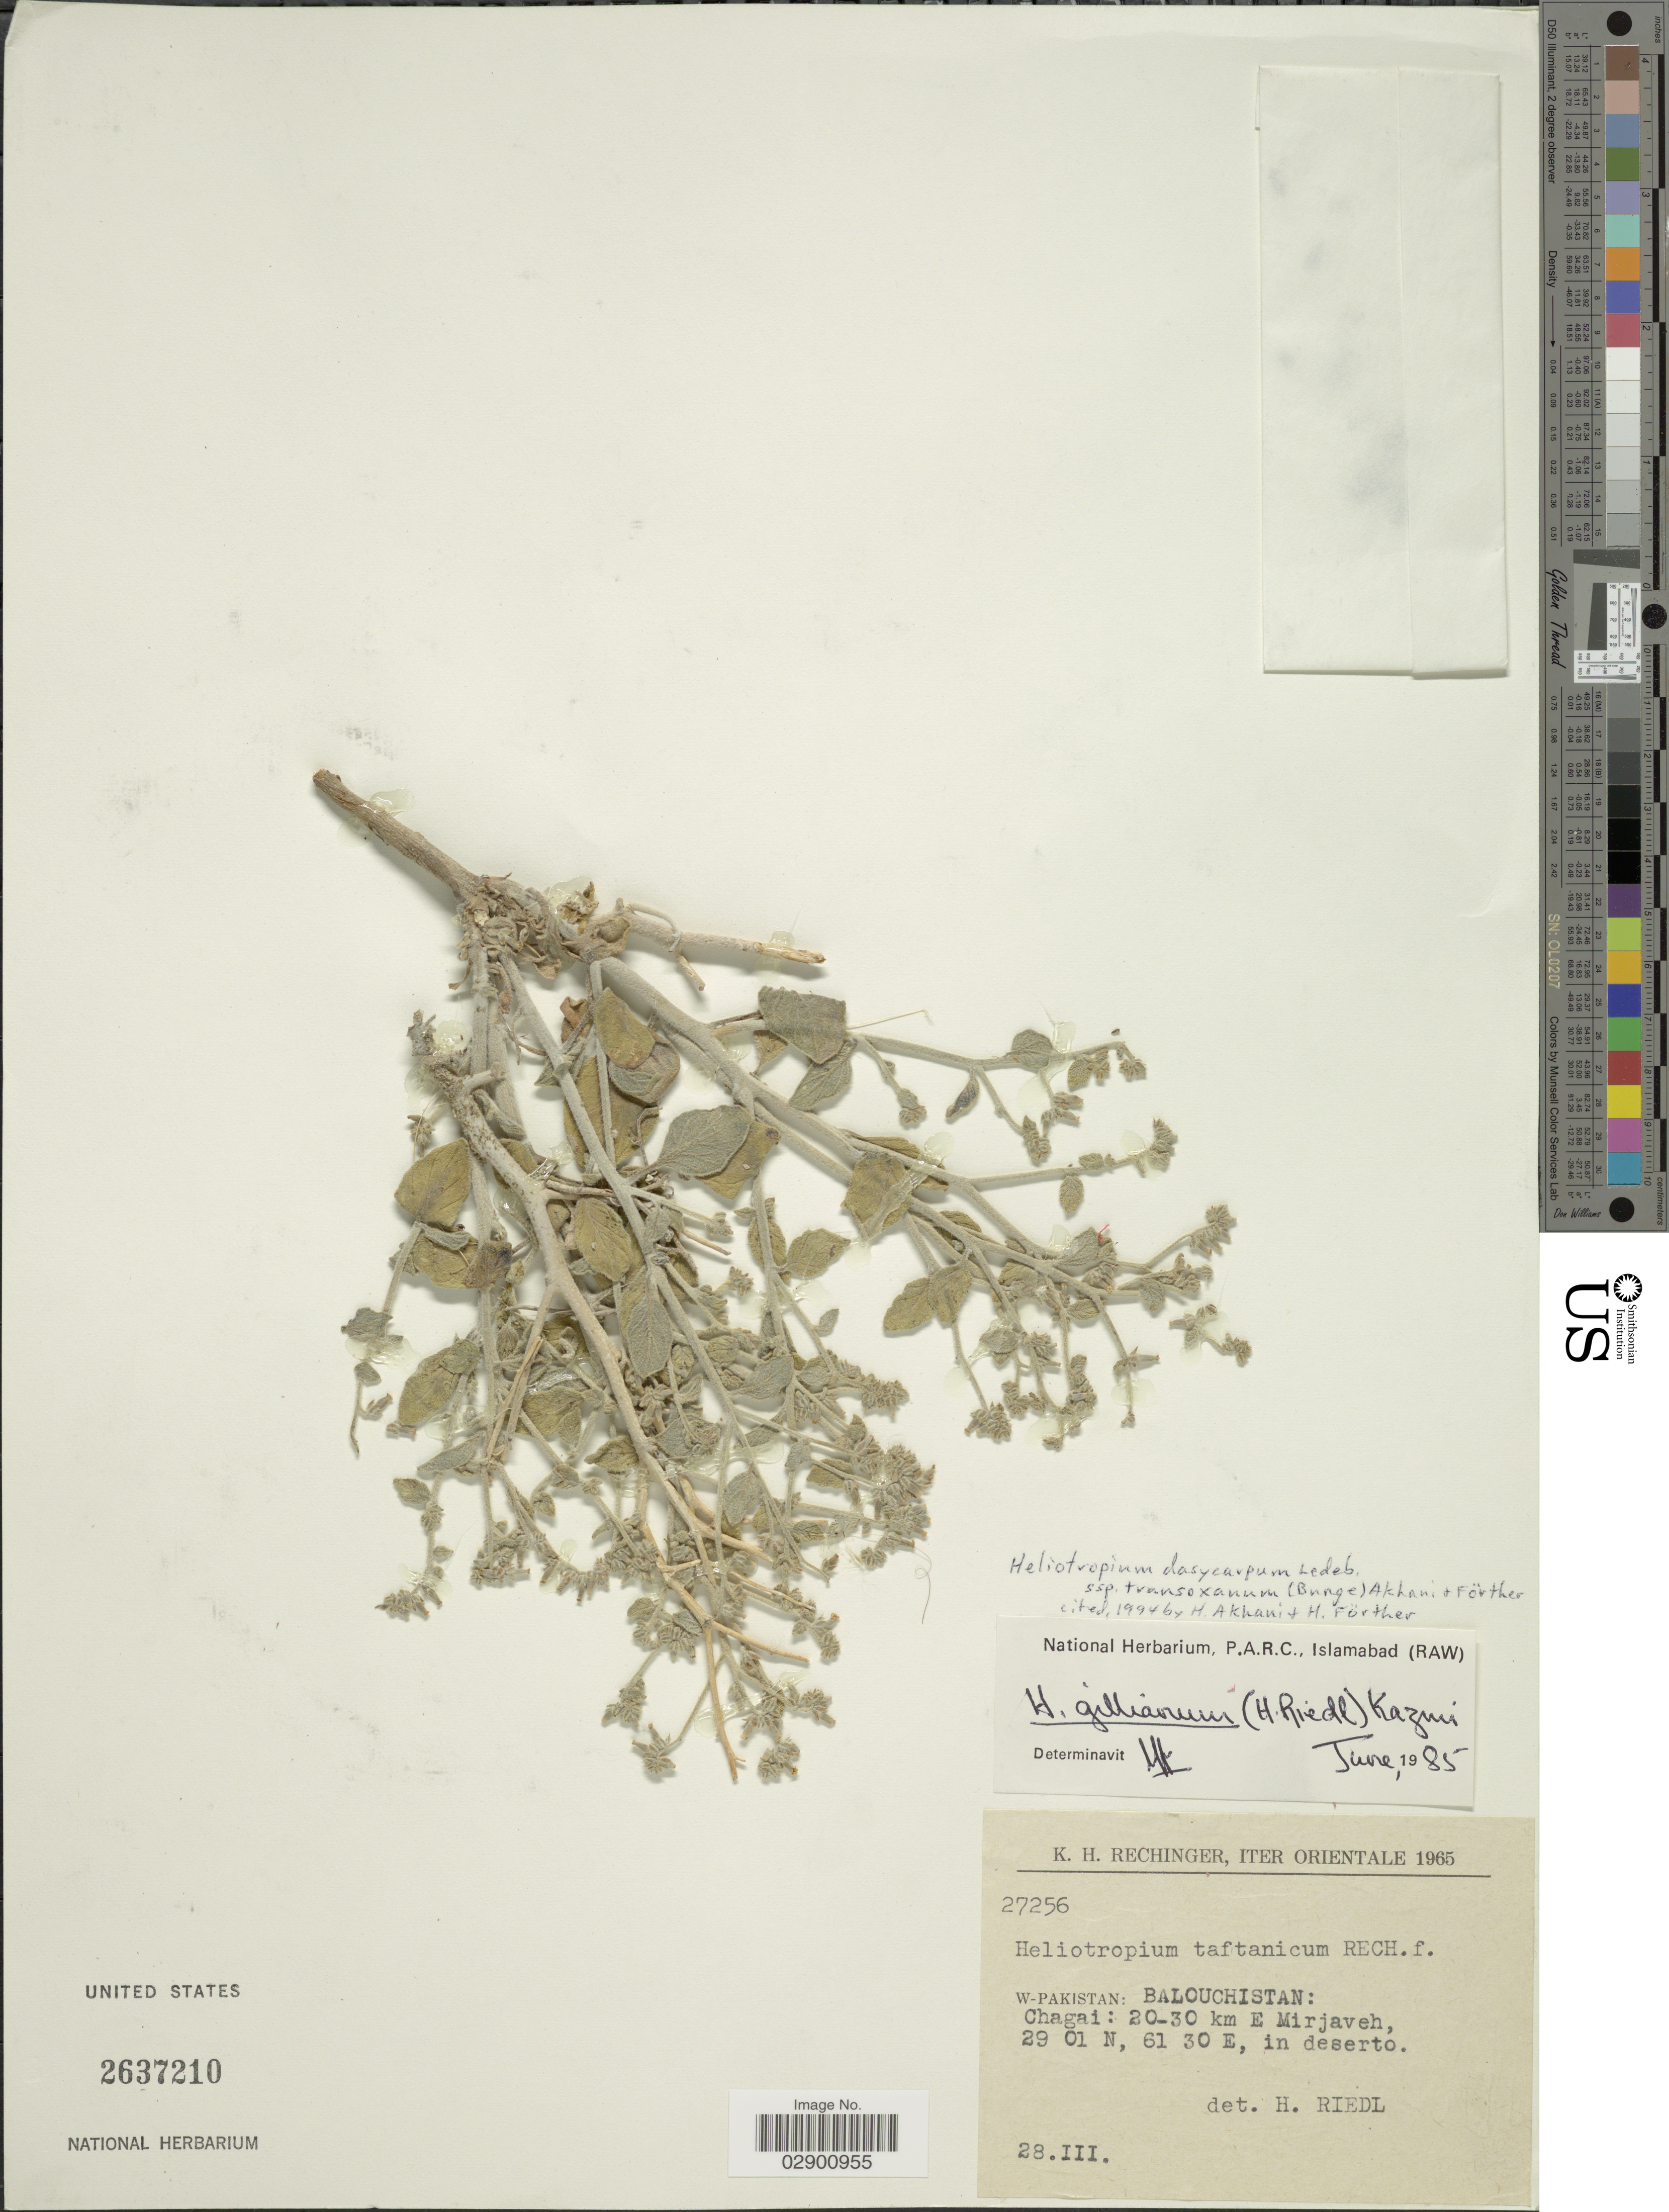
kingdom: Plantae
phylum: Tracheophyta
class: Magnoliopsida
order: Boraginales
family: Heliotropiaceae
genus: Heliotropium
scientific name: Heliotropium dasycarpum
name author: Ledeb.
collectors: K. H. Rechinger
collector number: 27256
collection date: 1965-03-28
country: Iran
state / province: Sistan and Baluchistan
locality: Orientale. W-Pakistan: Balouchistan: Chagai: 20-30 km E Mirjaveh, in deserto.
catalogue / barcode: US 2637210